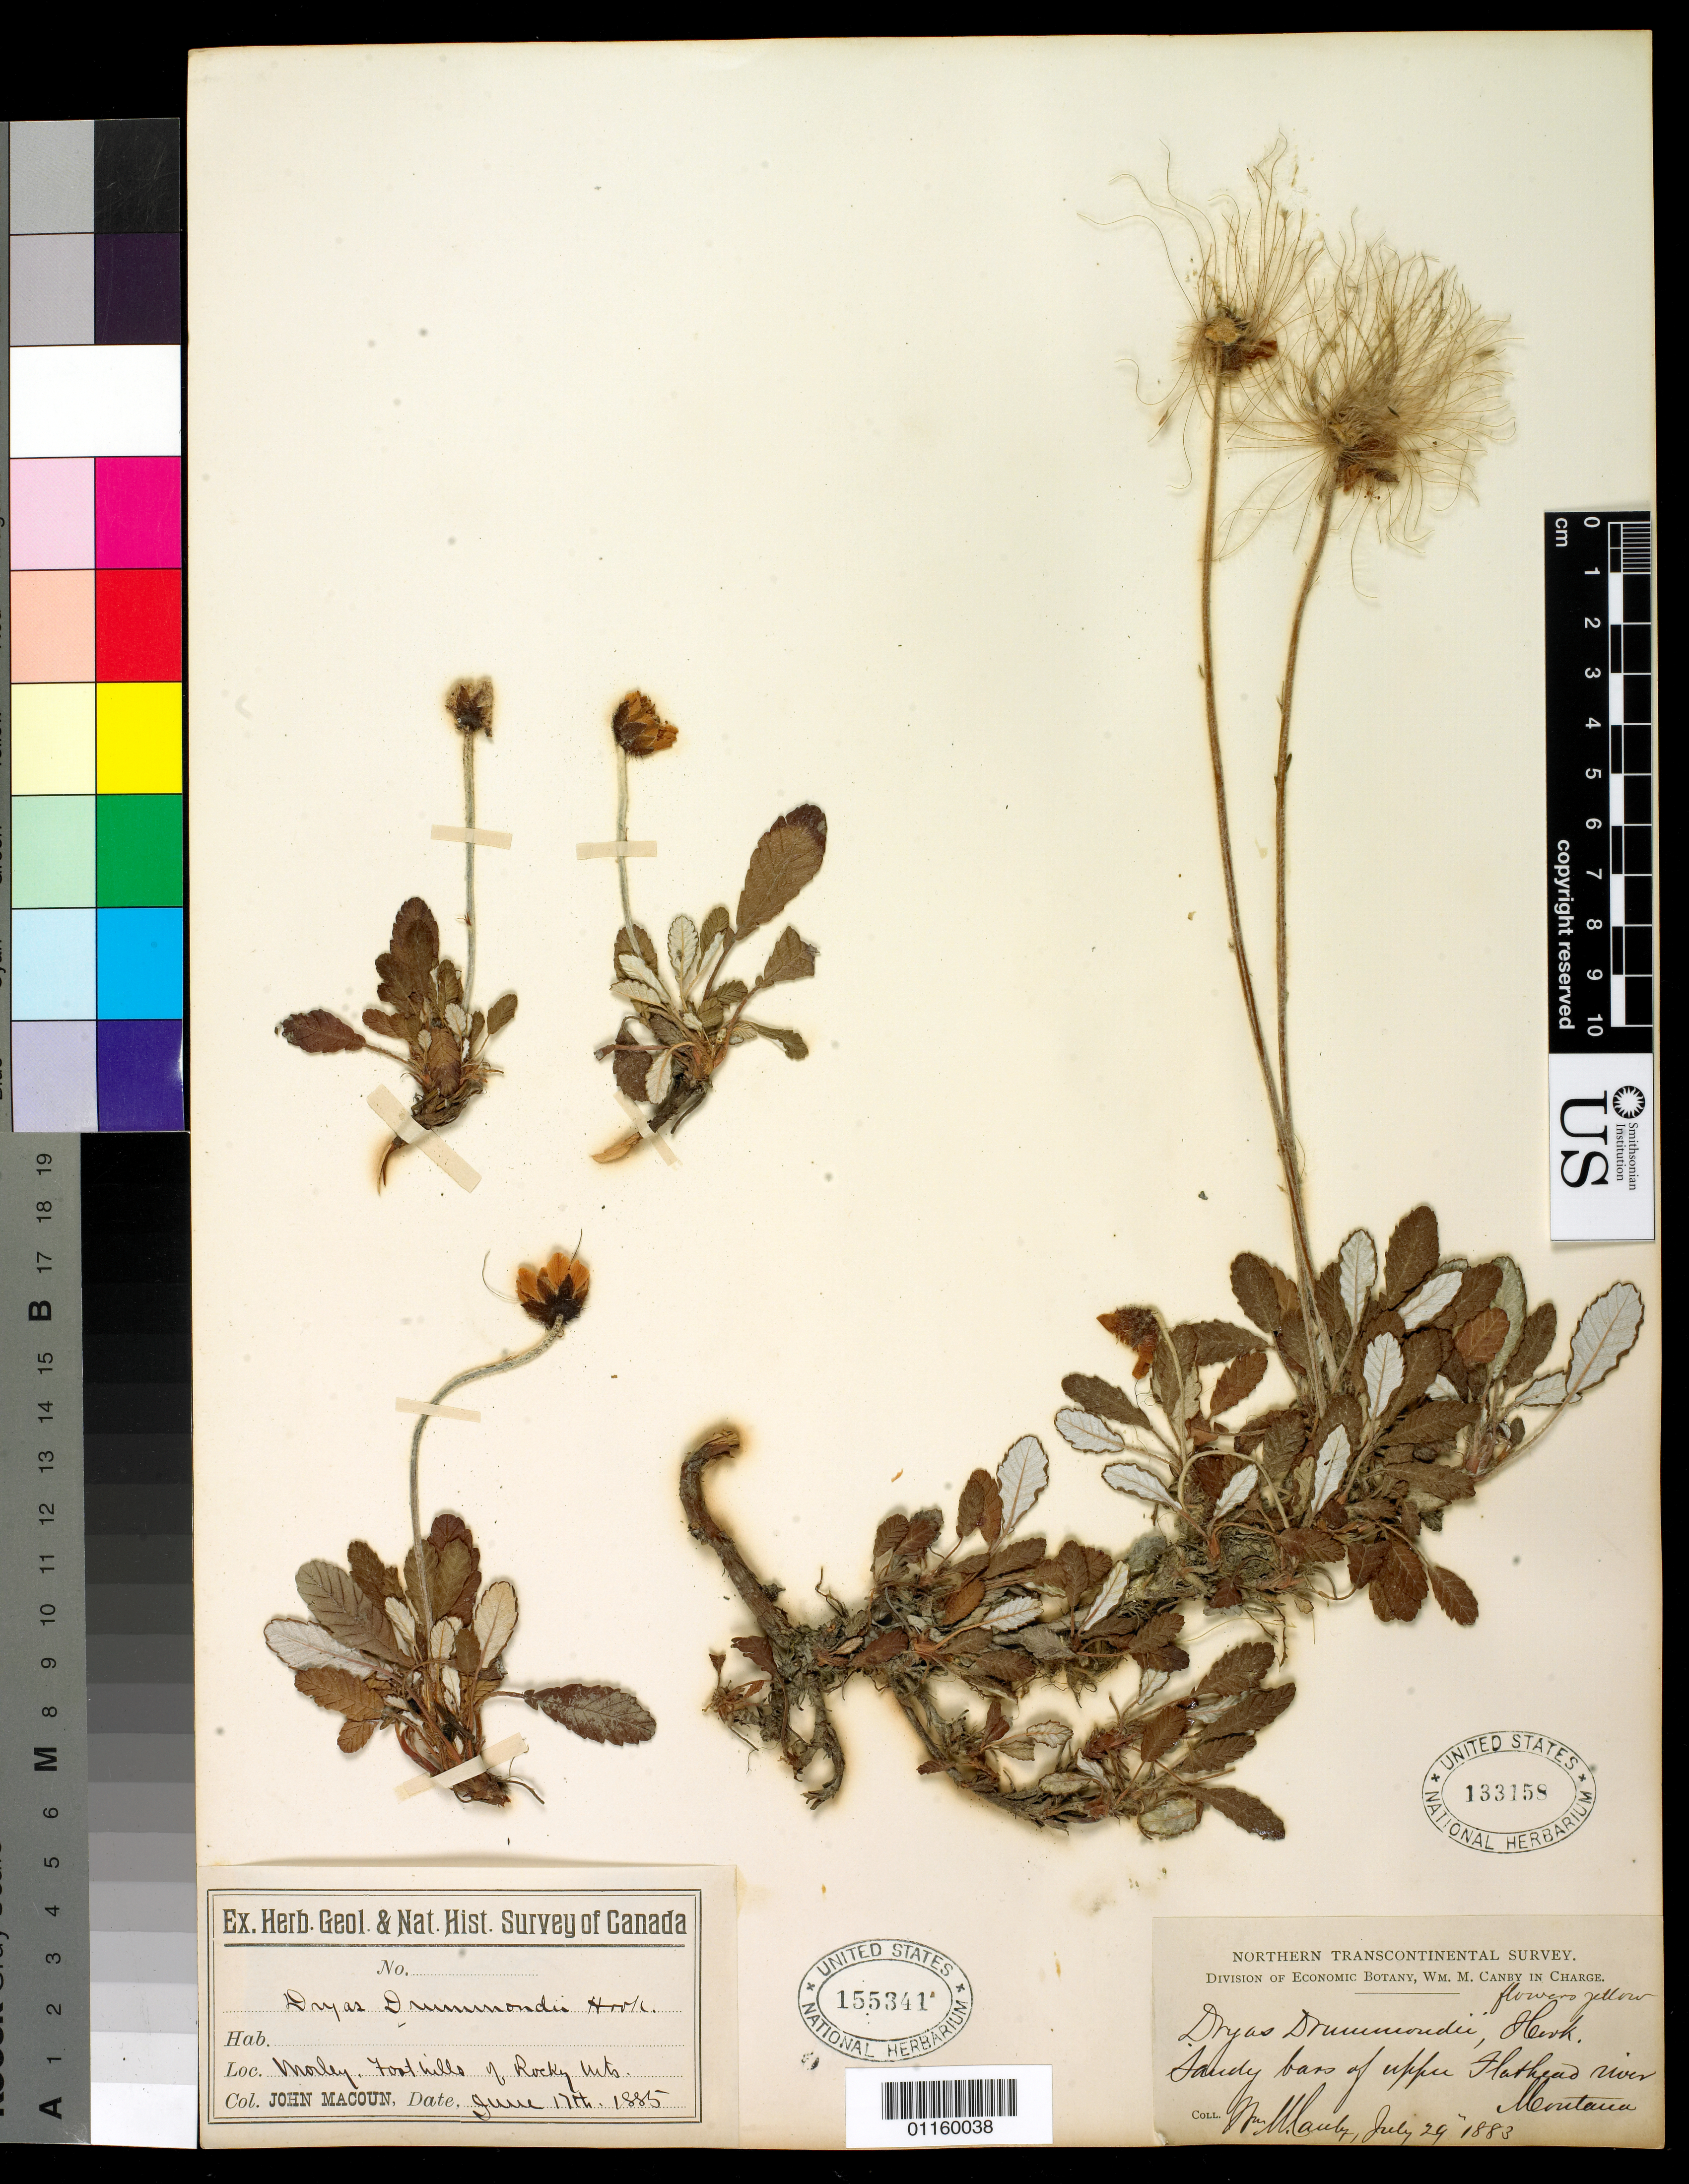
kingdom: Plantae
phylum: Tracheophyta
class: Magnoliopsida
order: Rosales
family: Rosaceae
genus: Dryas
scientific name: Dryas drummondii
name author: Hook. & Richardson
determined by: Porsild, A. E.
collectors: W. M. Canby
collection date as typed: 29 Jul 1883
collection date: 1883-07-29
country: United States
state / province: Montana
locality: Sandy bars of upper Flathead River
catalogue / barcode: US 133158